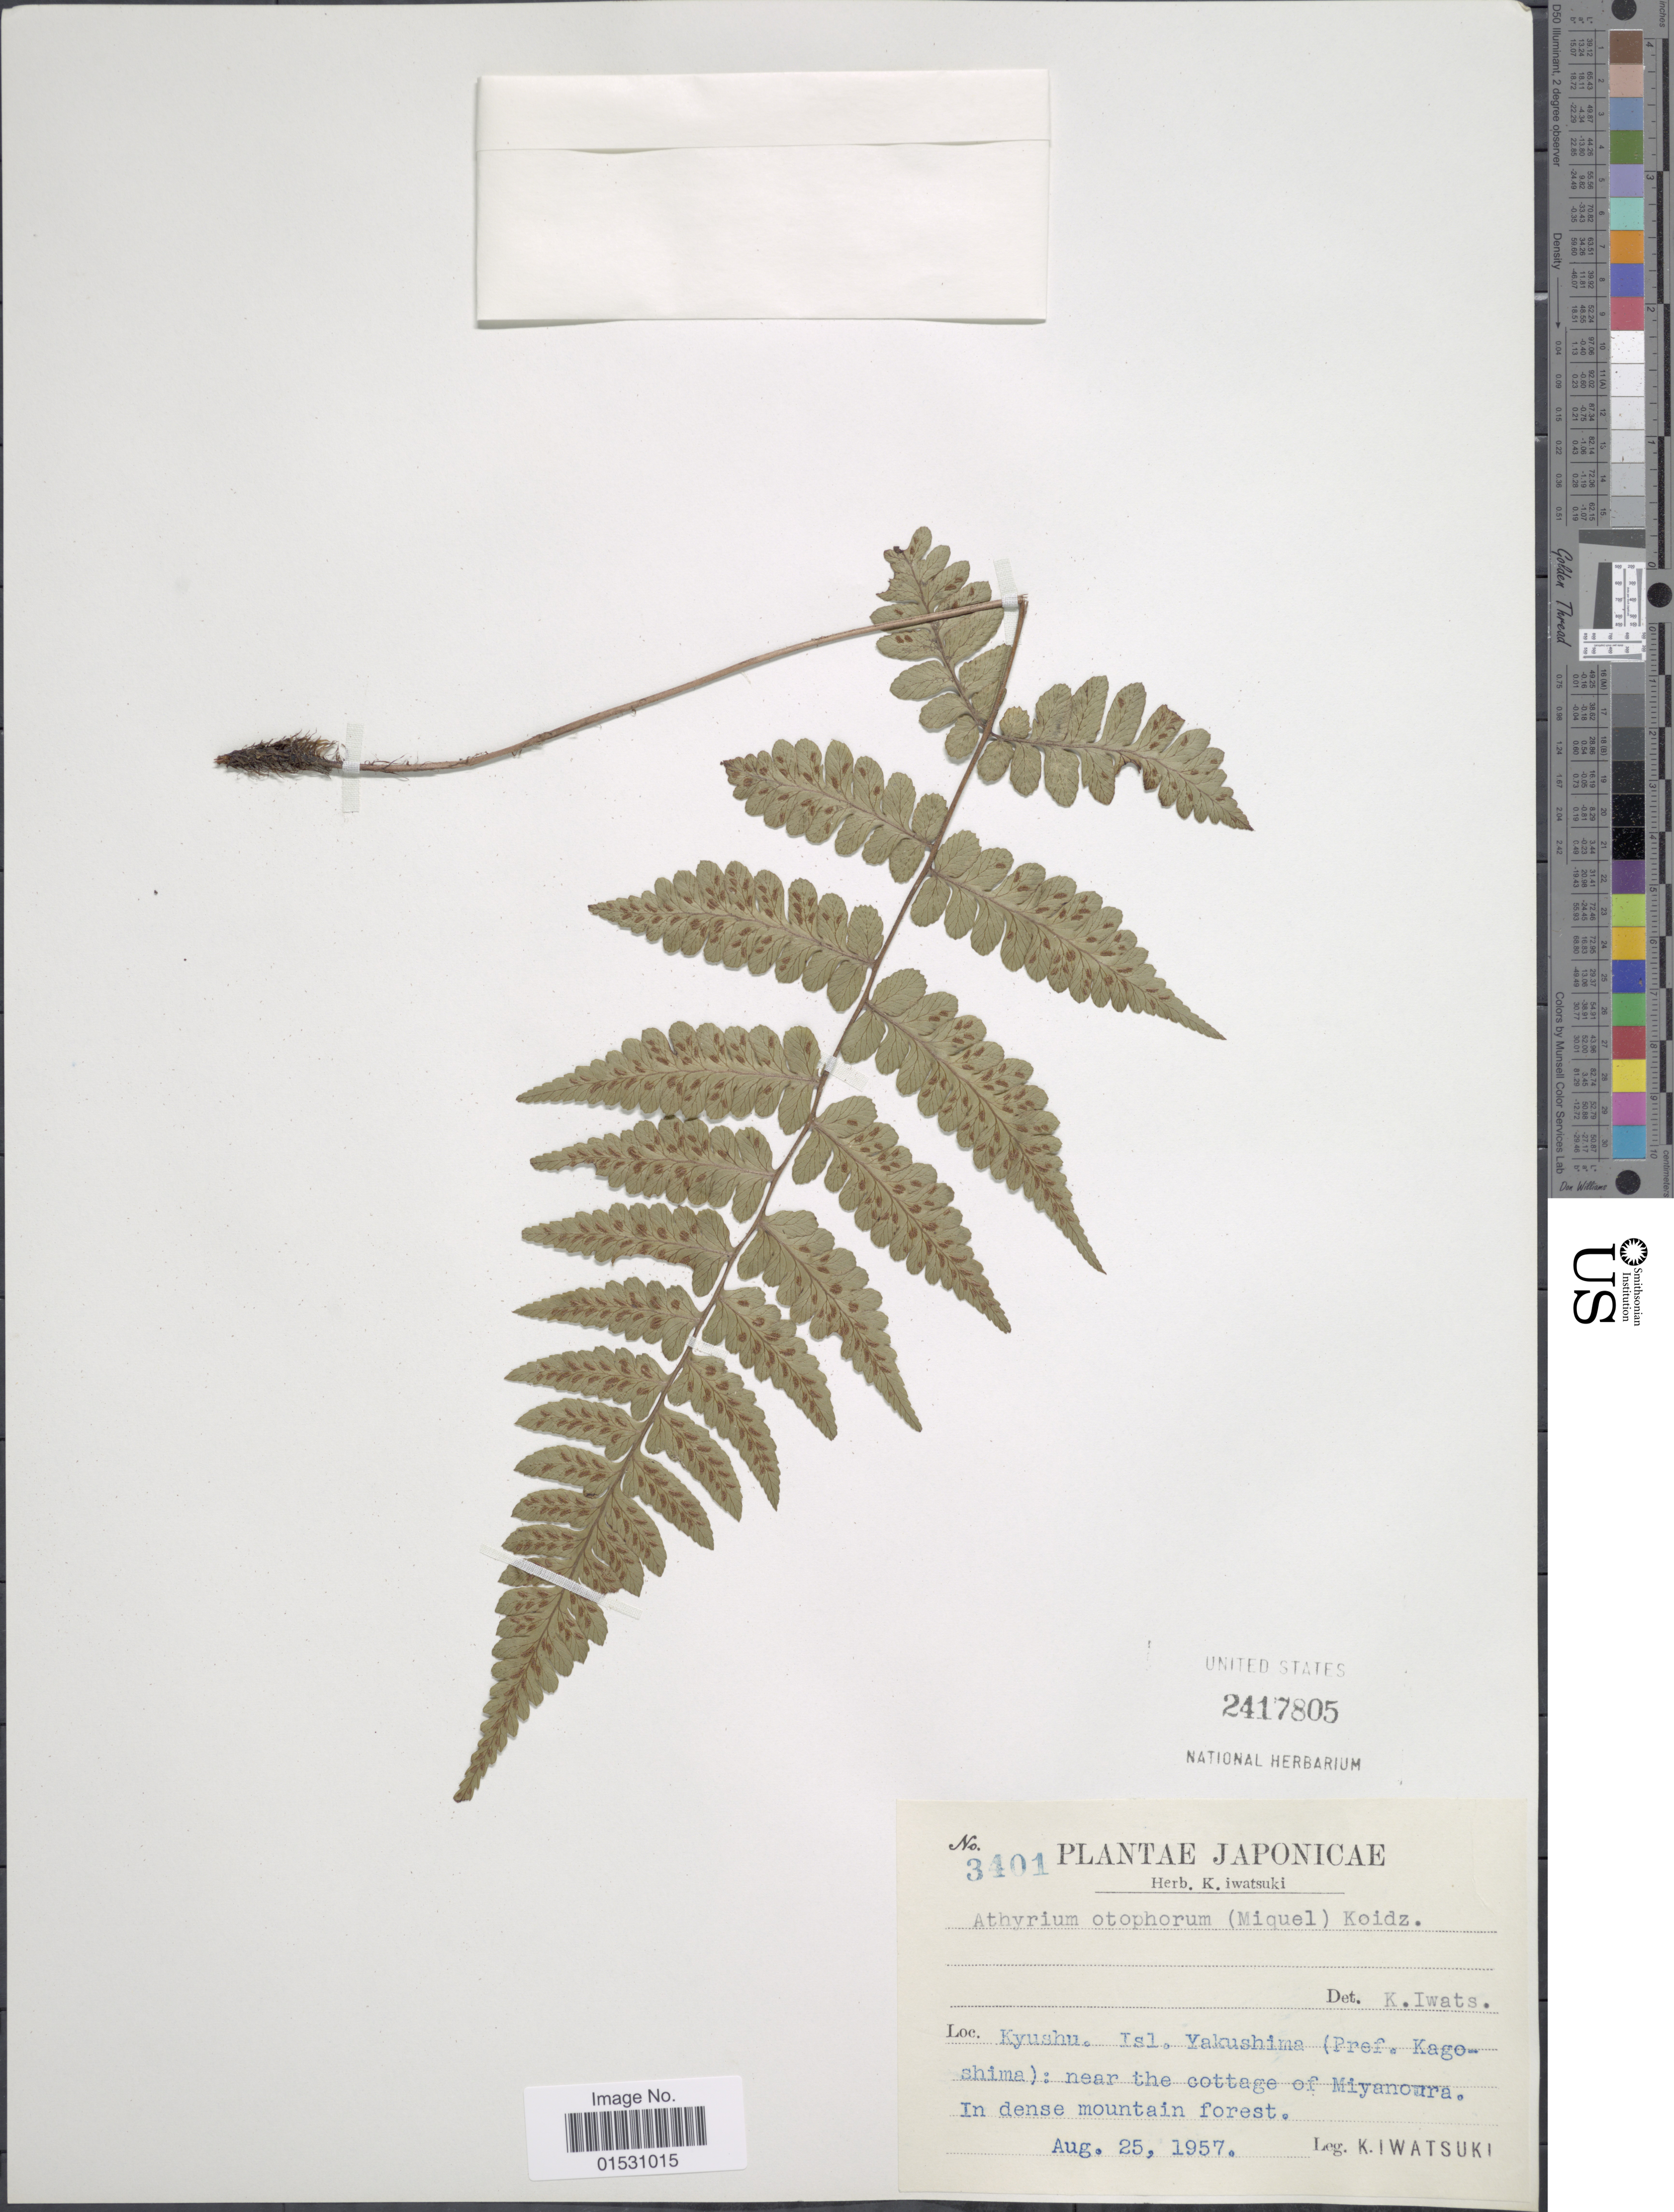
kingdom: Plantae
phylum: Tracheophyta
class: Polypodiopsida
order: Polypodiales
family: Athyriaceae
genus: Athyrium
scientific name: Athyrium otophorum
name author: (Miq.) Koidz.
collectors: K. Iwatsuki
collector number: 3401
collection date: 1957-08-25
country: Japan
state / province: Kagosima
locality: Kyushu. Isl. Yakushima (Pref. Kagoshima): near the cottage of Miyanoura.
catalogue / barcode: US 2417805